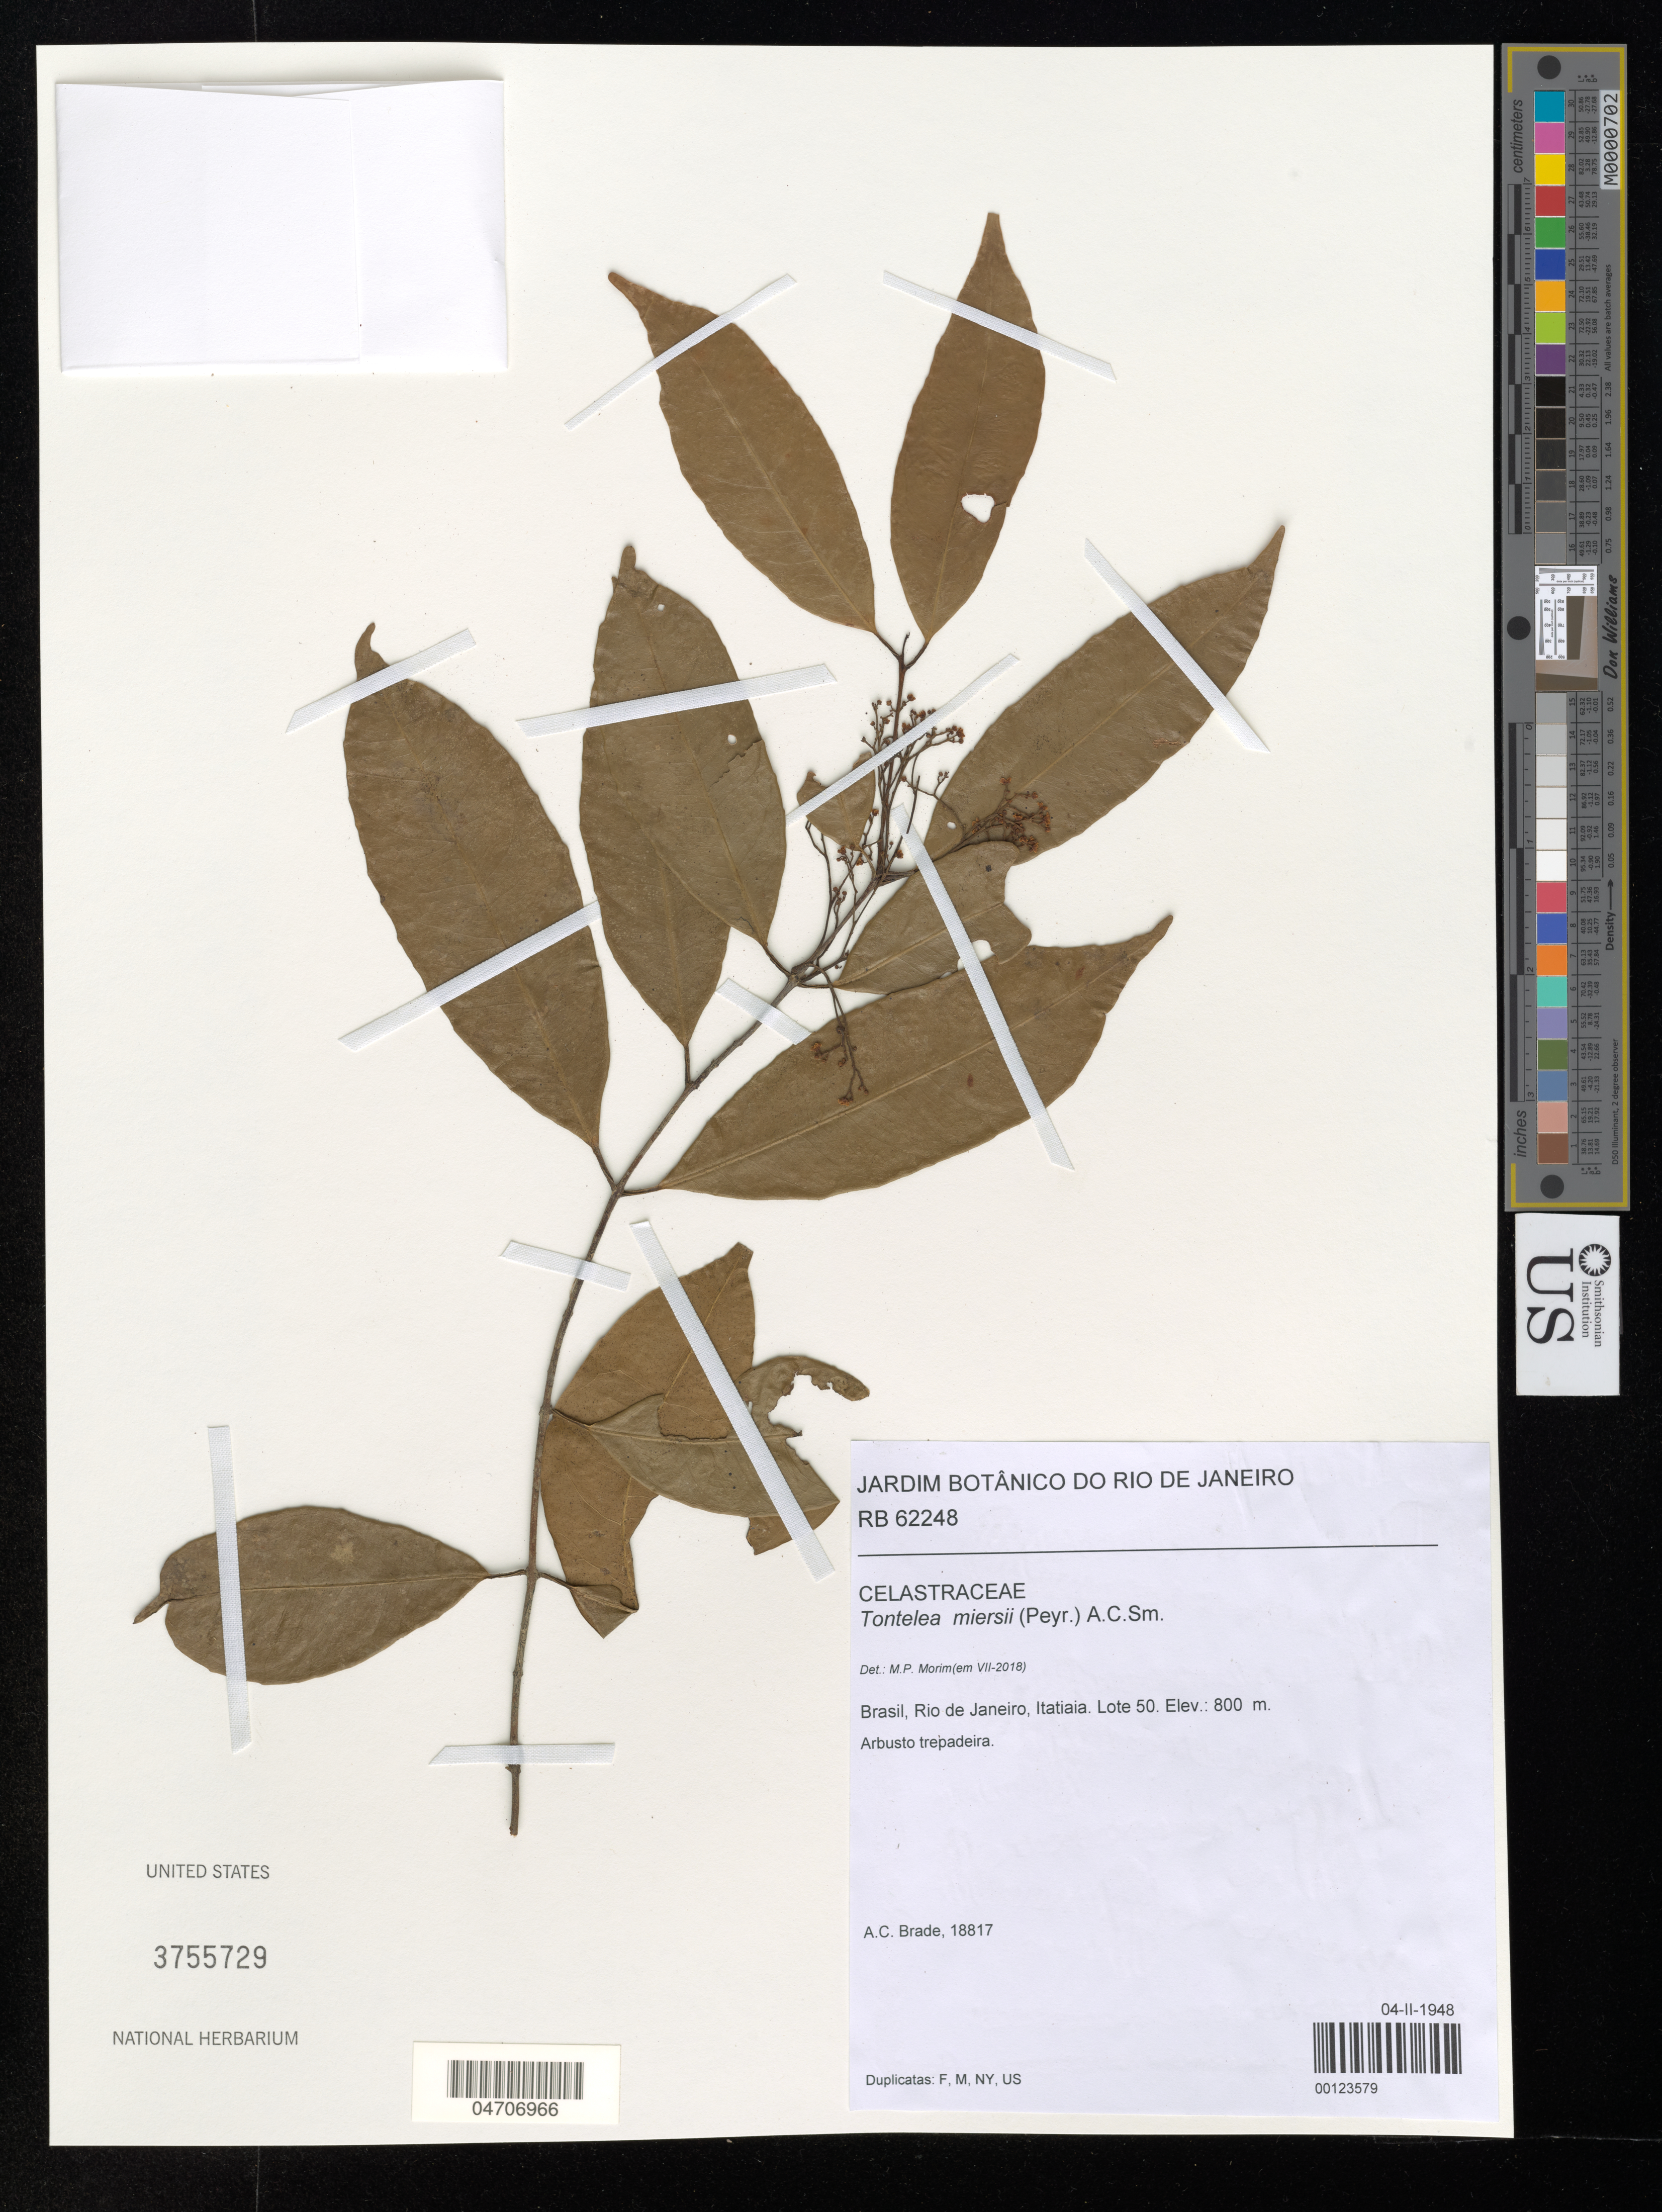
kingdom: Plantae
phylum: Tracheophyta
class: Magnoliopsida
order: Celastrales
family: Celastraceae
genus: Tontelea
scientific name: Tontelea miersii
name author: (Peyr.) A.C. Sm.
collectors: A. C. Brade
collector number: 18817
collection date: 1948-02-04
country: Brazil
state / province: Rio de Janeiro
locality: Itatiaia. Lote 50.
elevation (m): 800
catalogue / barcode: US 3755729